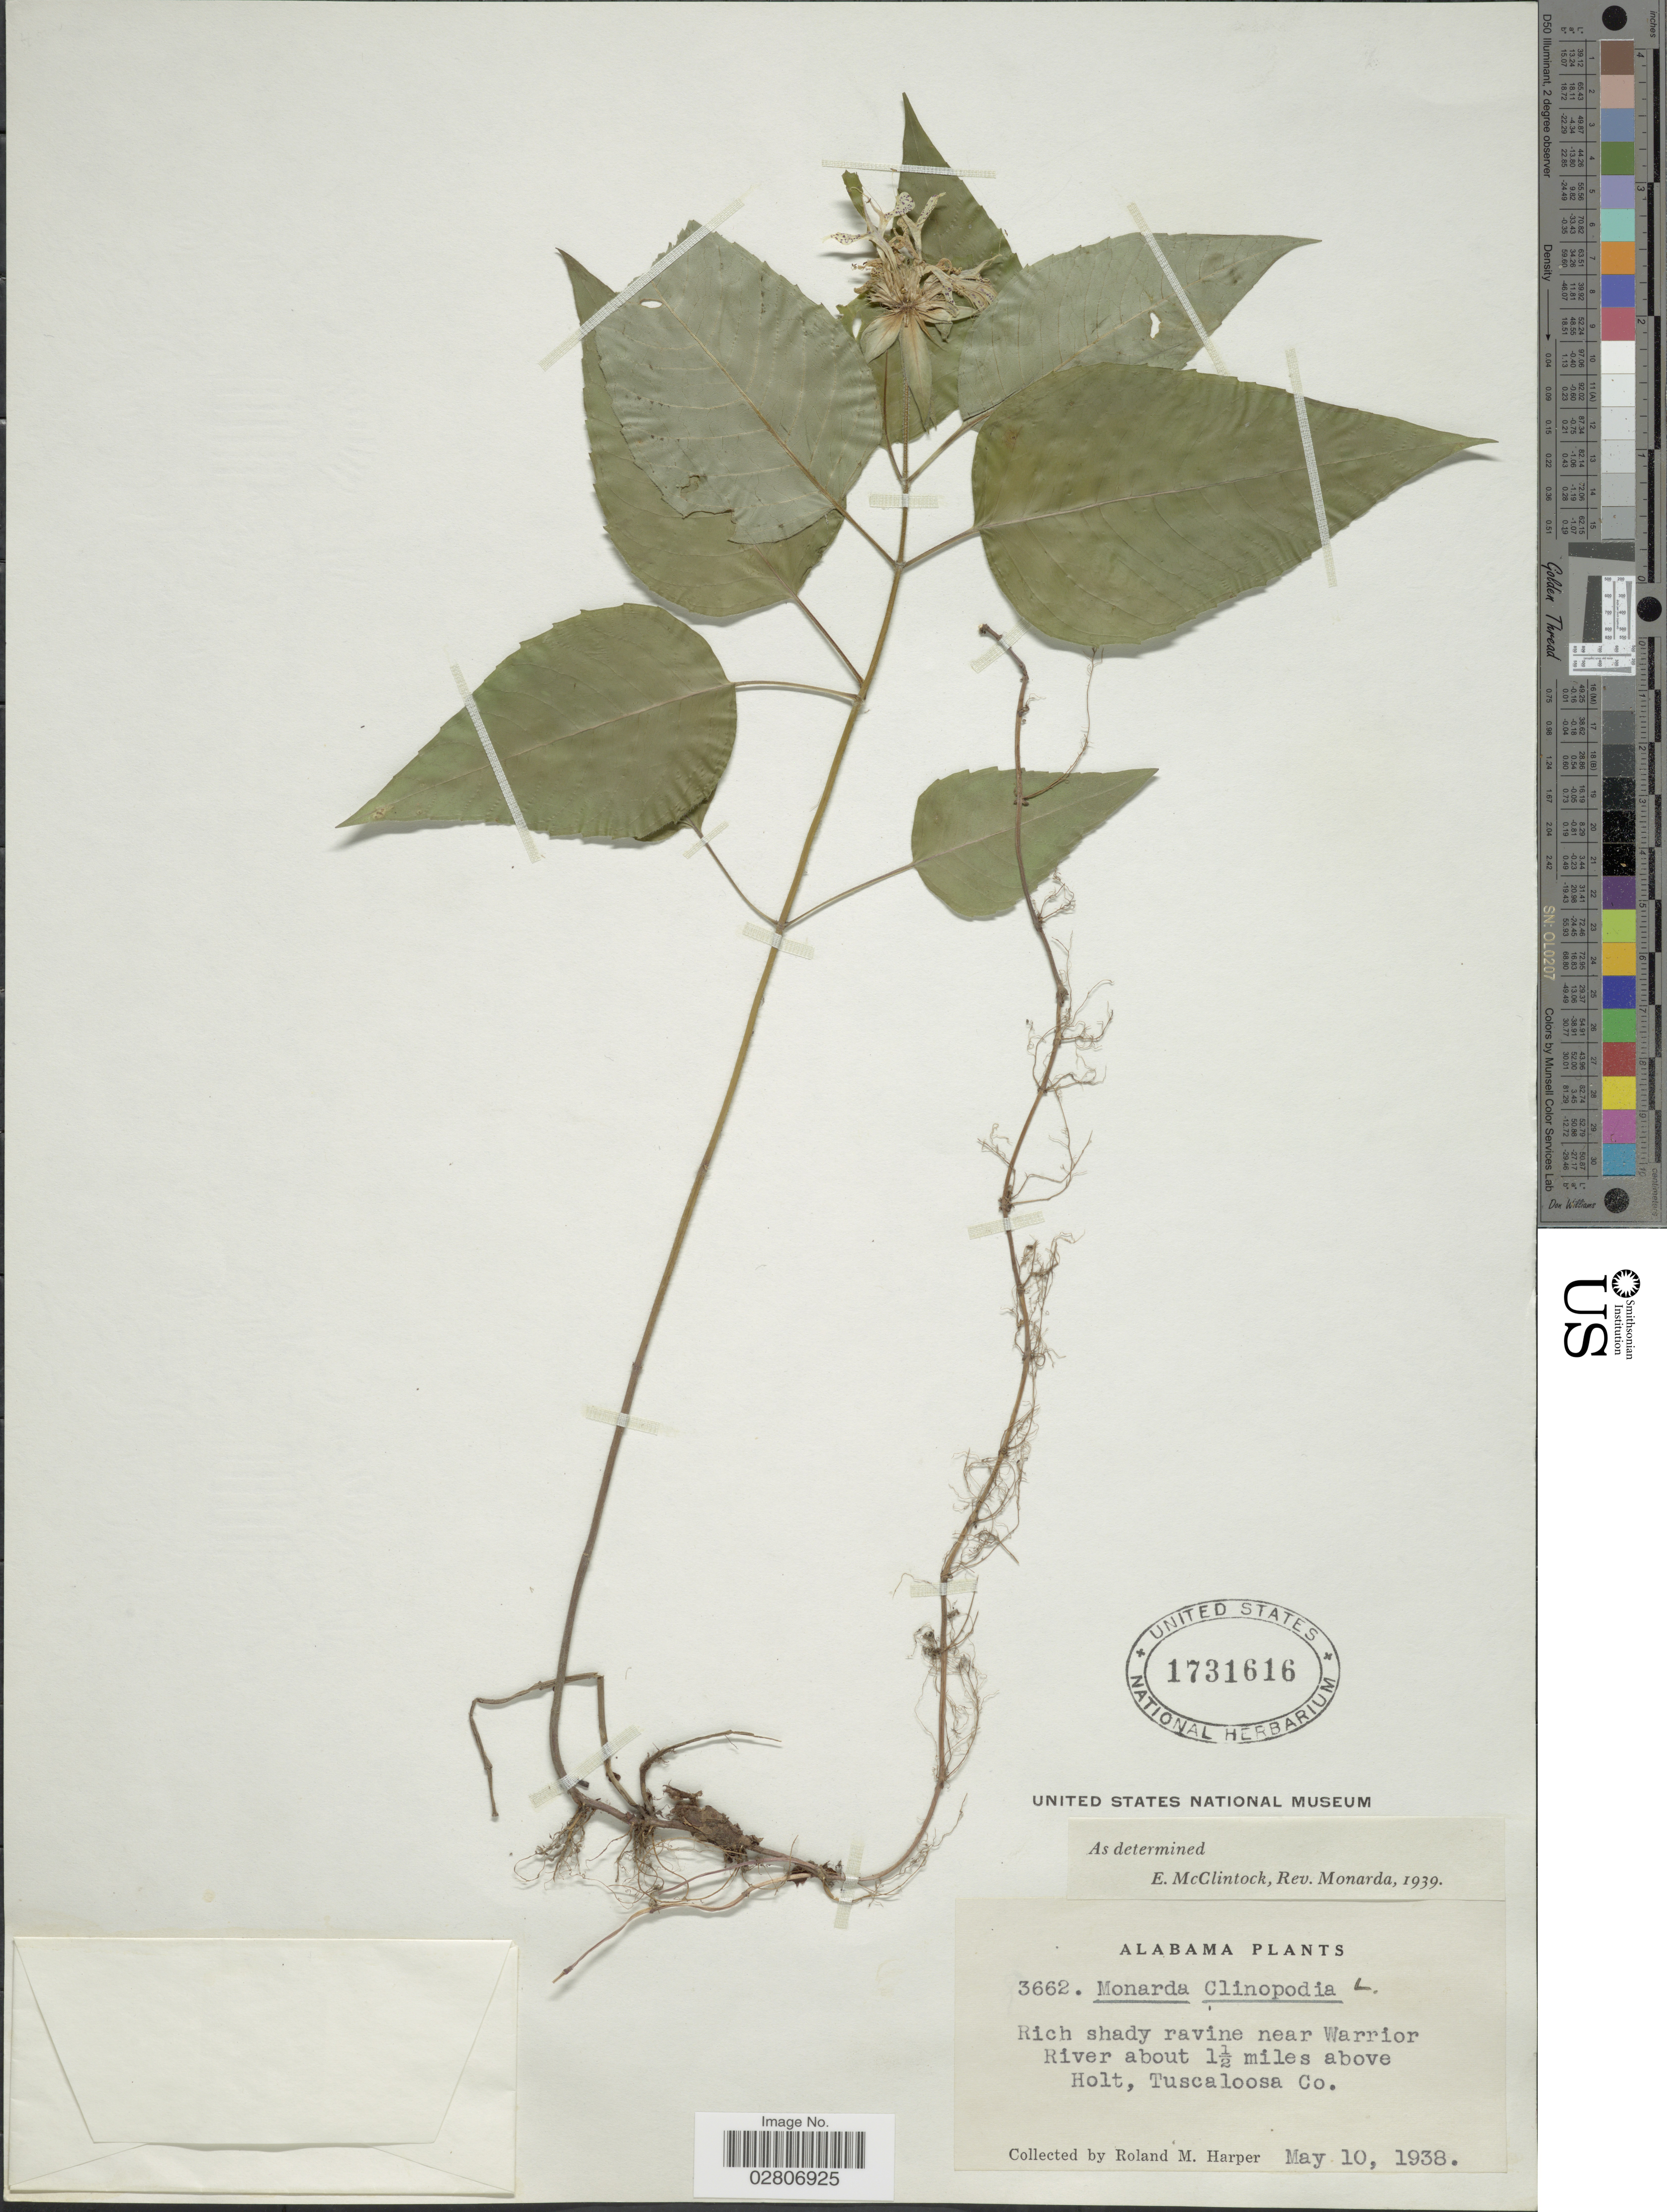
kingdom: Plantae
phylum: Tracheophyta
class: Magnoliopsida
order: Lamiales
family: Lamiaceae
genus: Monarda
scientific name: Monarda clinopodia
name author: L.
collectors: R. M. Harper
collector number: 3662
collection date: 1938-05-10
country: United States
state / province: Alabama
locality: Rich shady river near Warrior River about 1½ miles above Holt, Tuscaloosa Co.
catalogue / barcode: US 1731616